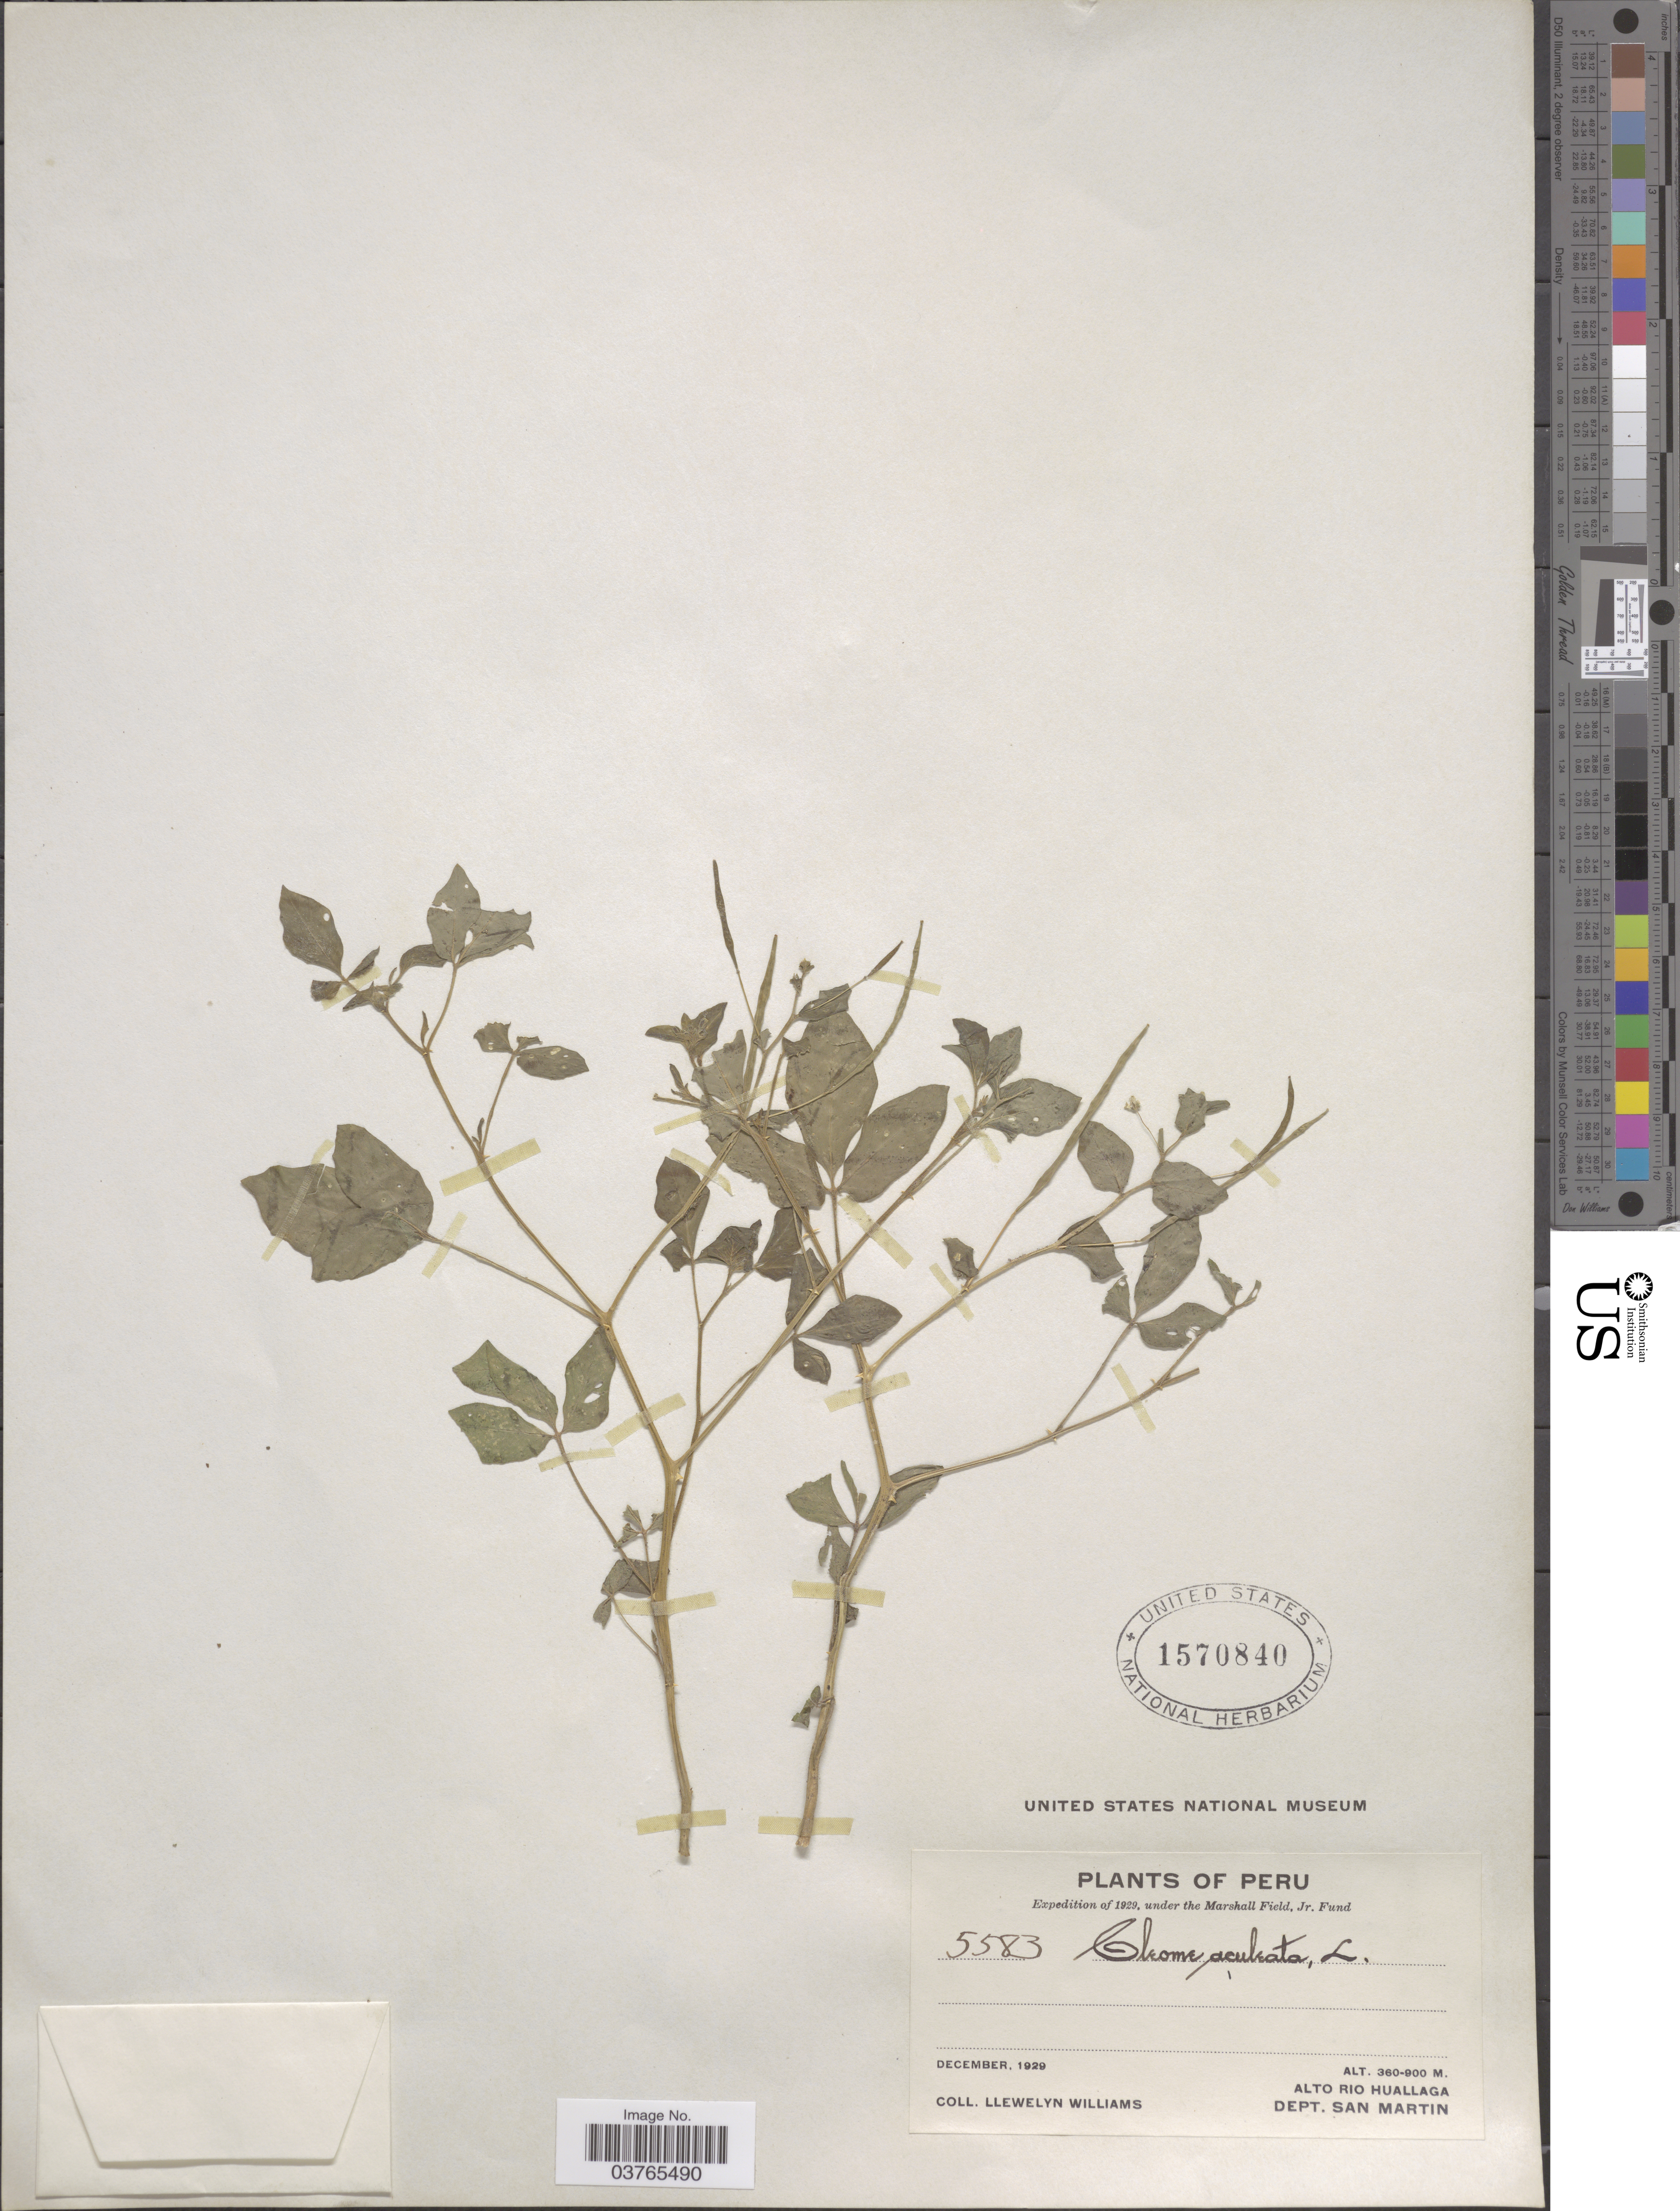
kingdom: Plantae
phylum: Tracheophyta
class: Magnoliopsida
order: Brassicales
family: Cleomaceae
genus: Tarenaya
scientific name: Tarenaya aculeata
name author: (L.) Soares Neto & Roalson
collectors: Ll. Williams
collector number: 5583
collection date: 1929-12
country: Peru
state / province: San Martín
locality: Alto Rio Huallaga. Dept. San Martin.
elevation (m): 360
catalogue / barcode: US 1570840